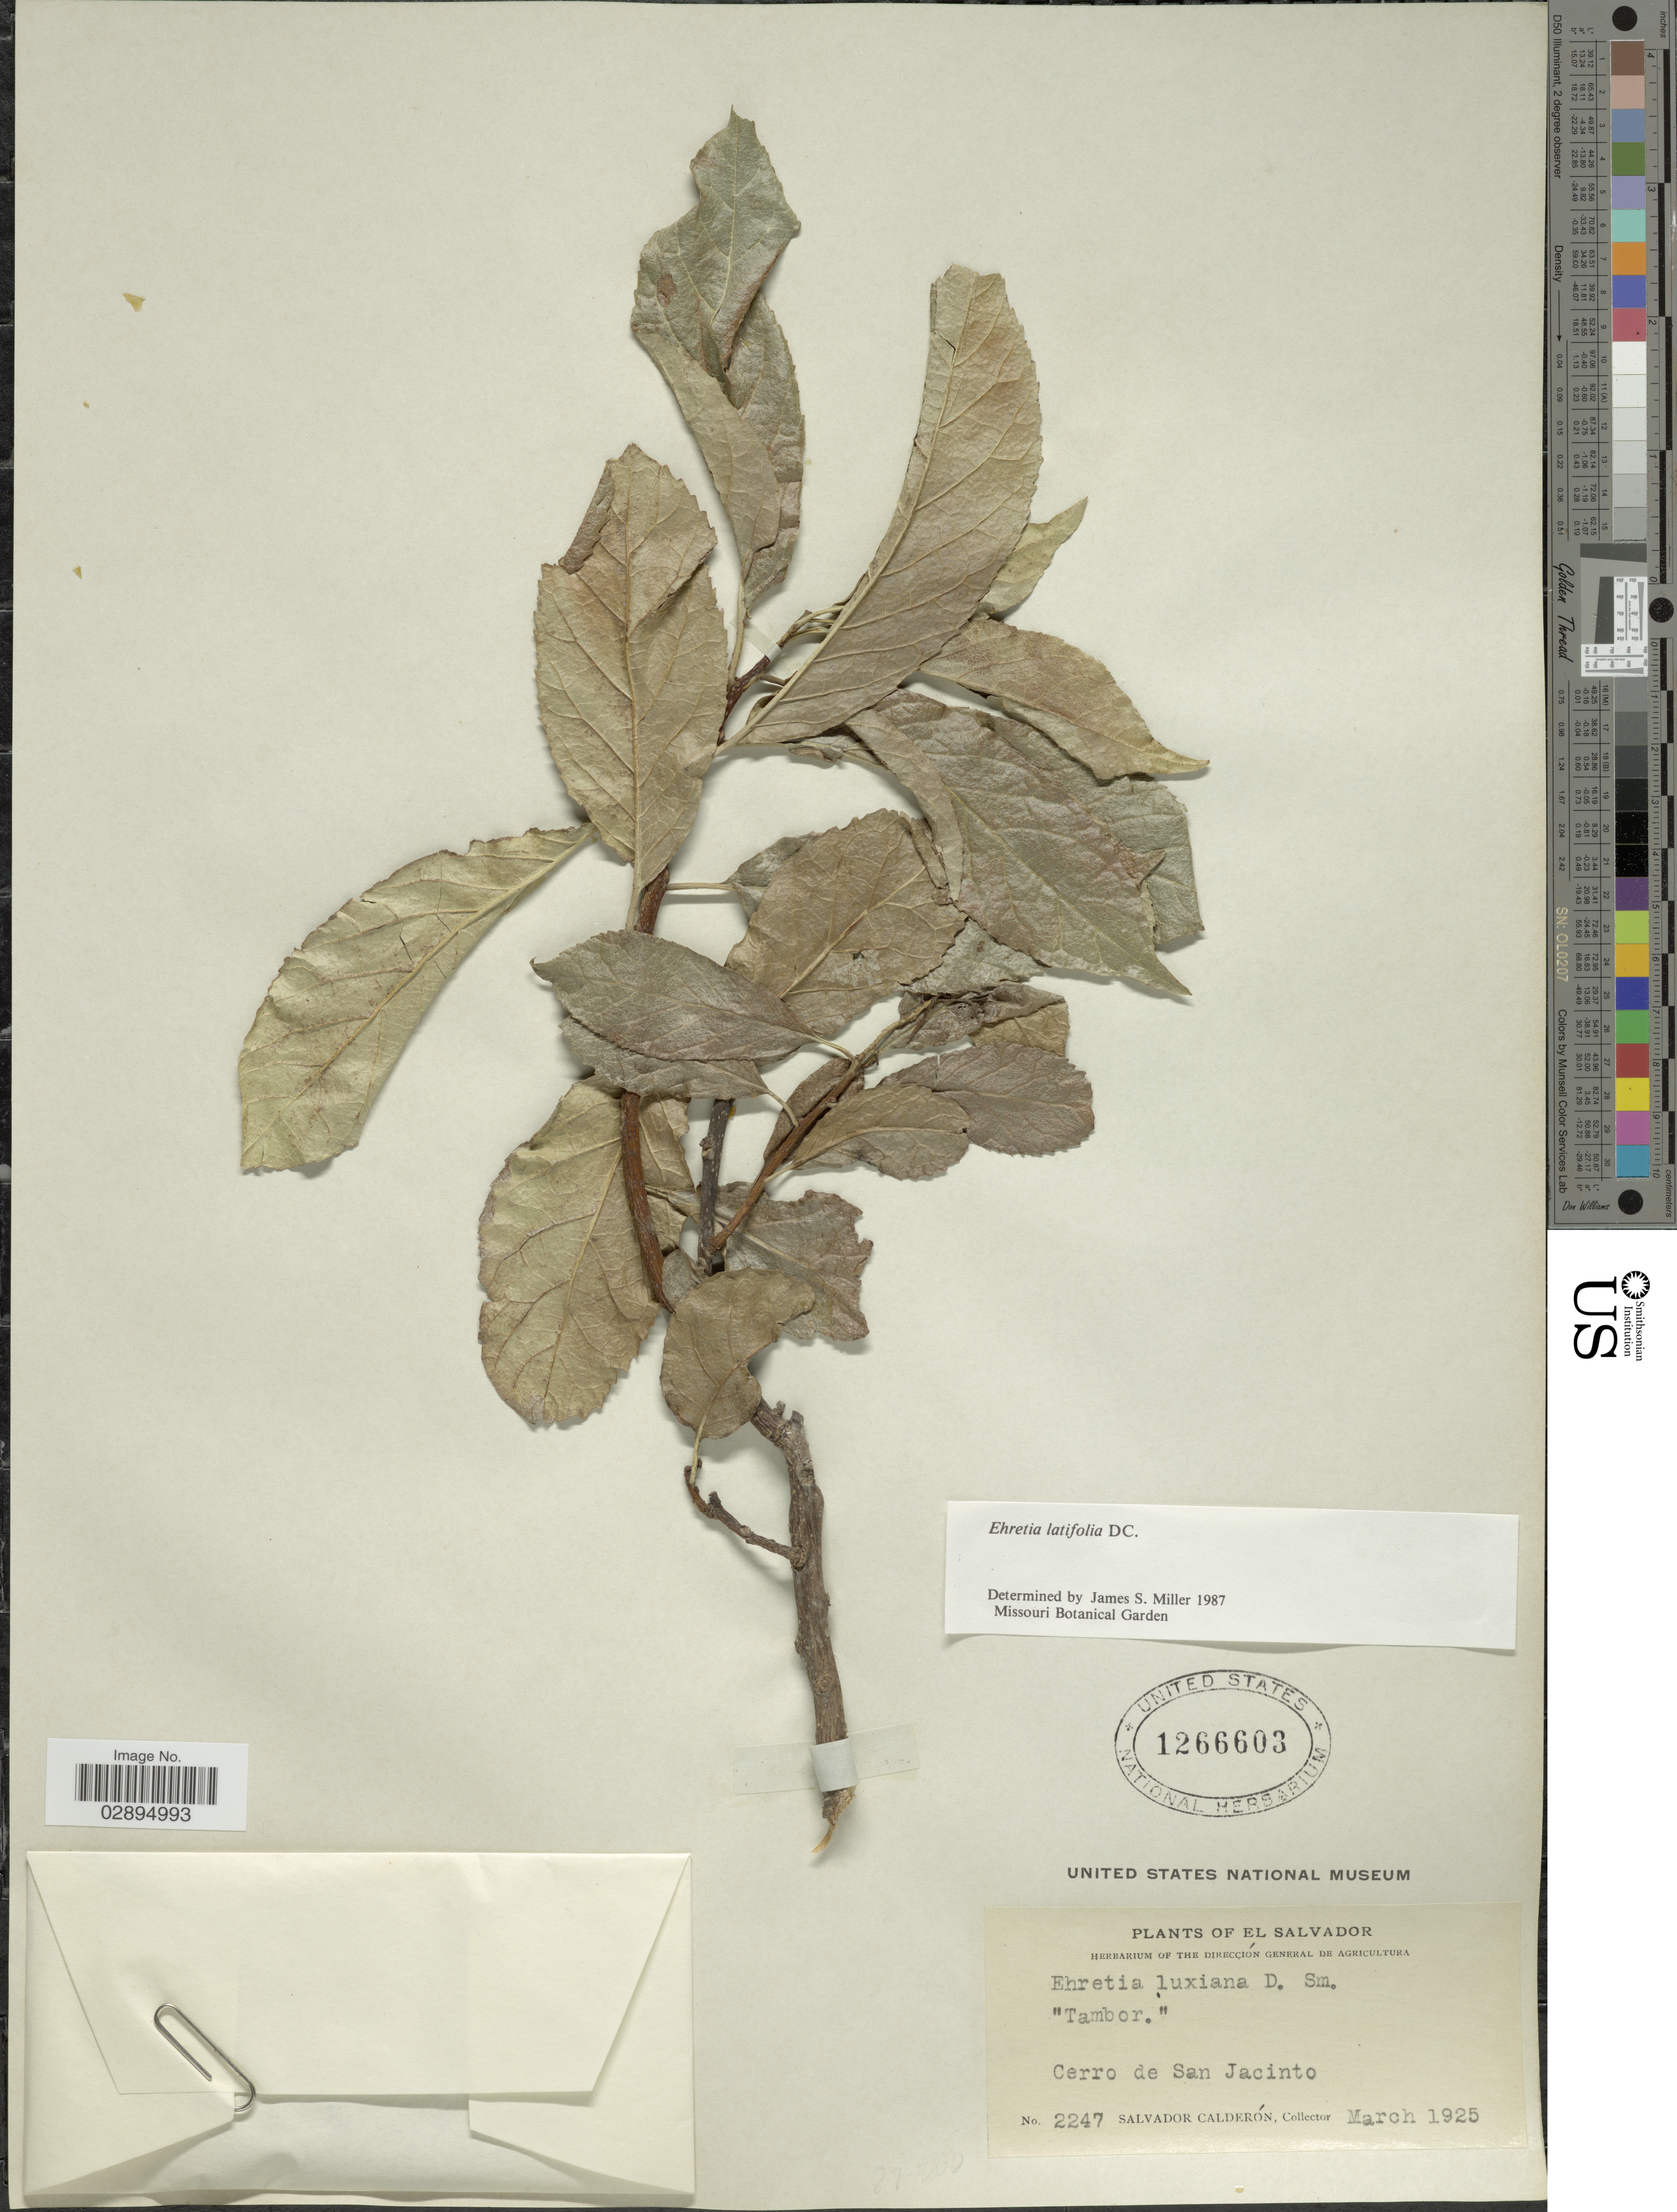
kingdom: Plantae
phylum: Tracheophyta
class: Magnoliopsida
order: Boraginales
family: Ehretiaceae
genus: Ehretia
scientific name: Ehretia latifolia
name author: DC.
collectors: S. Calderón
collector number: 2247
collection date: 1925-03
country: El Salvador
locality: Cerro de San Jacinto.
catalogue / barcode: US 1266603